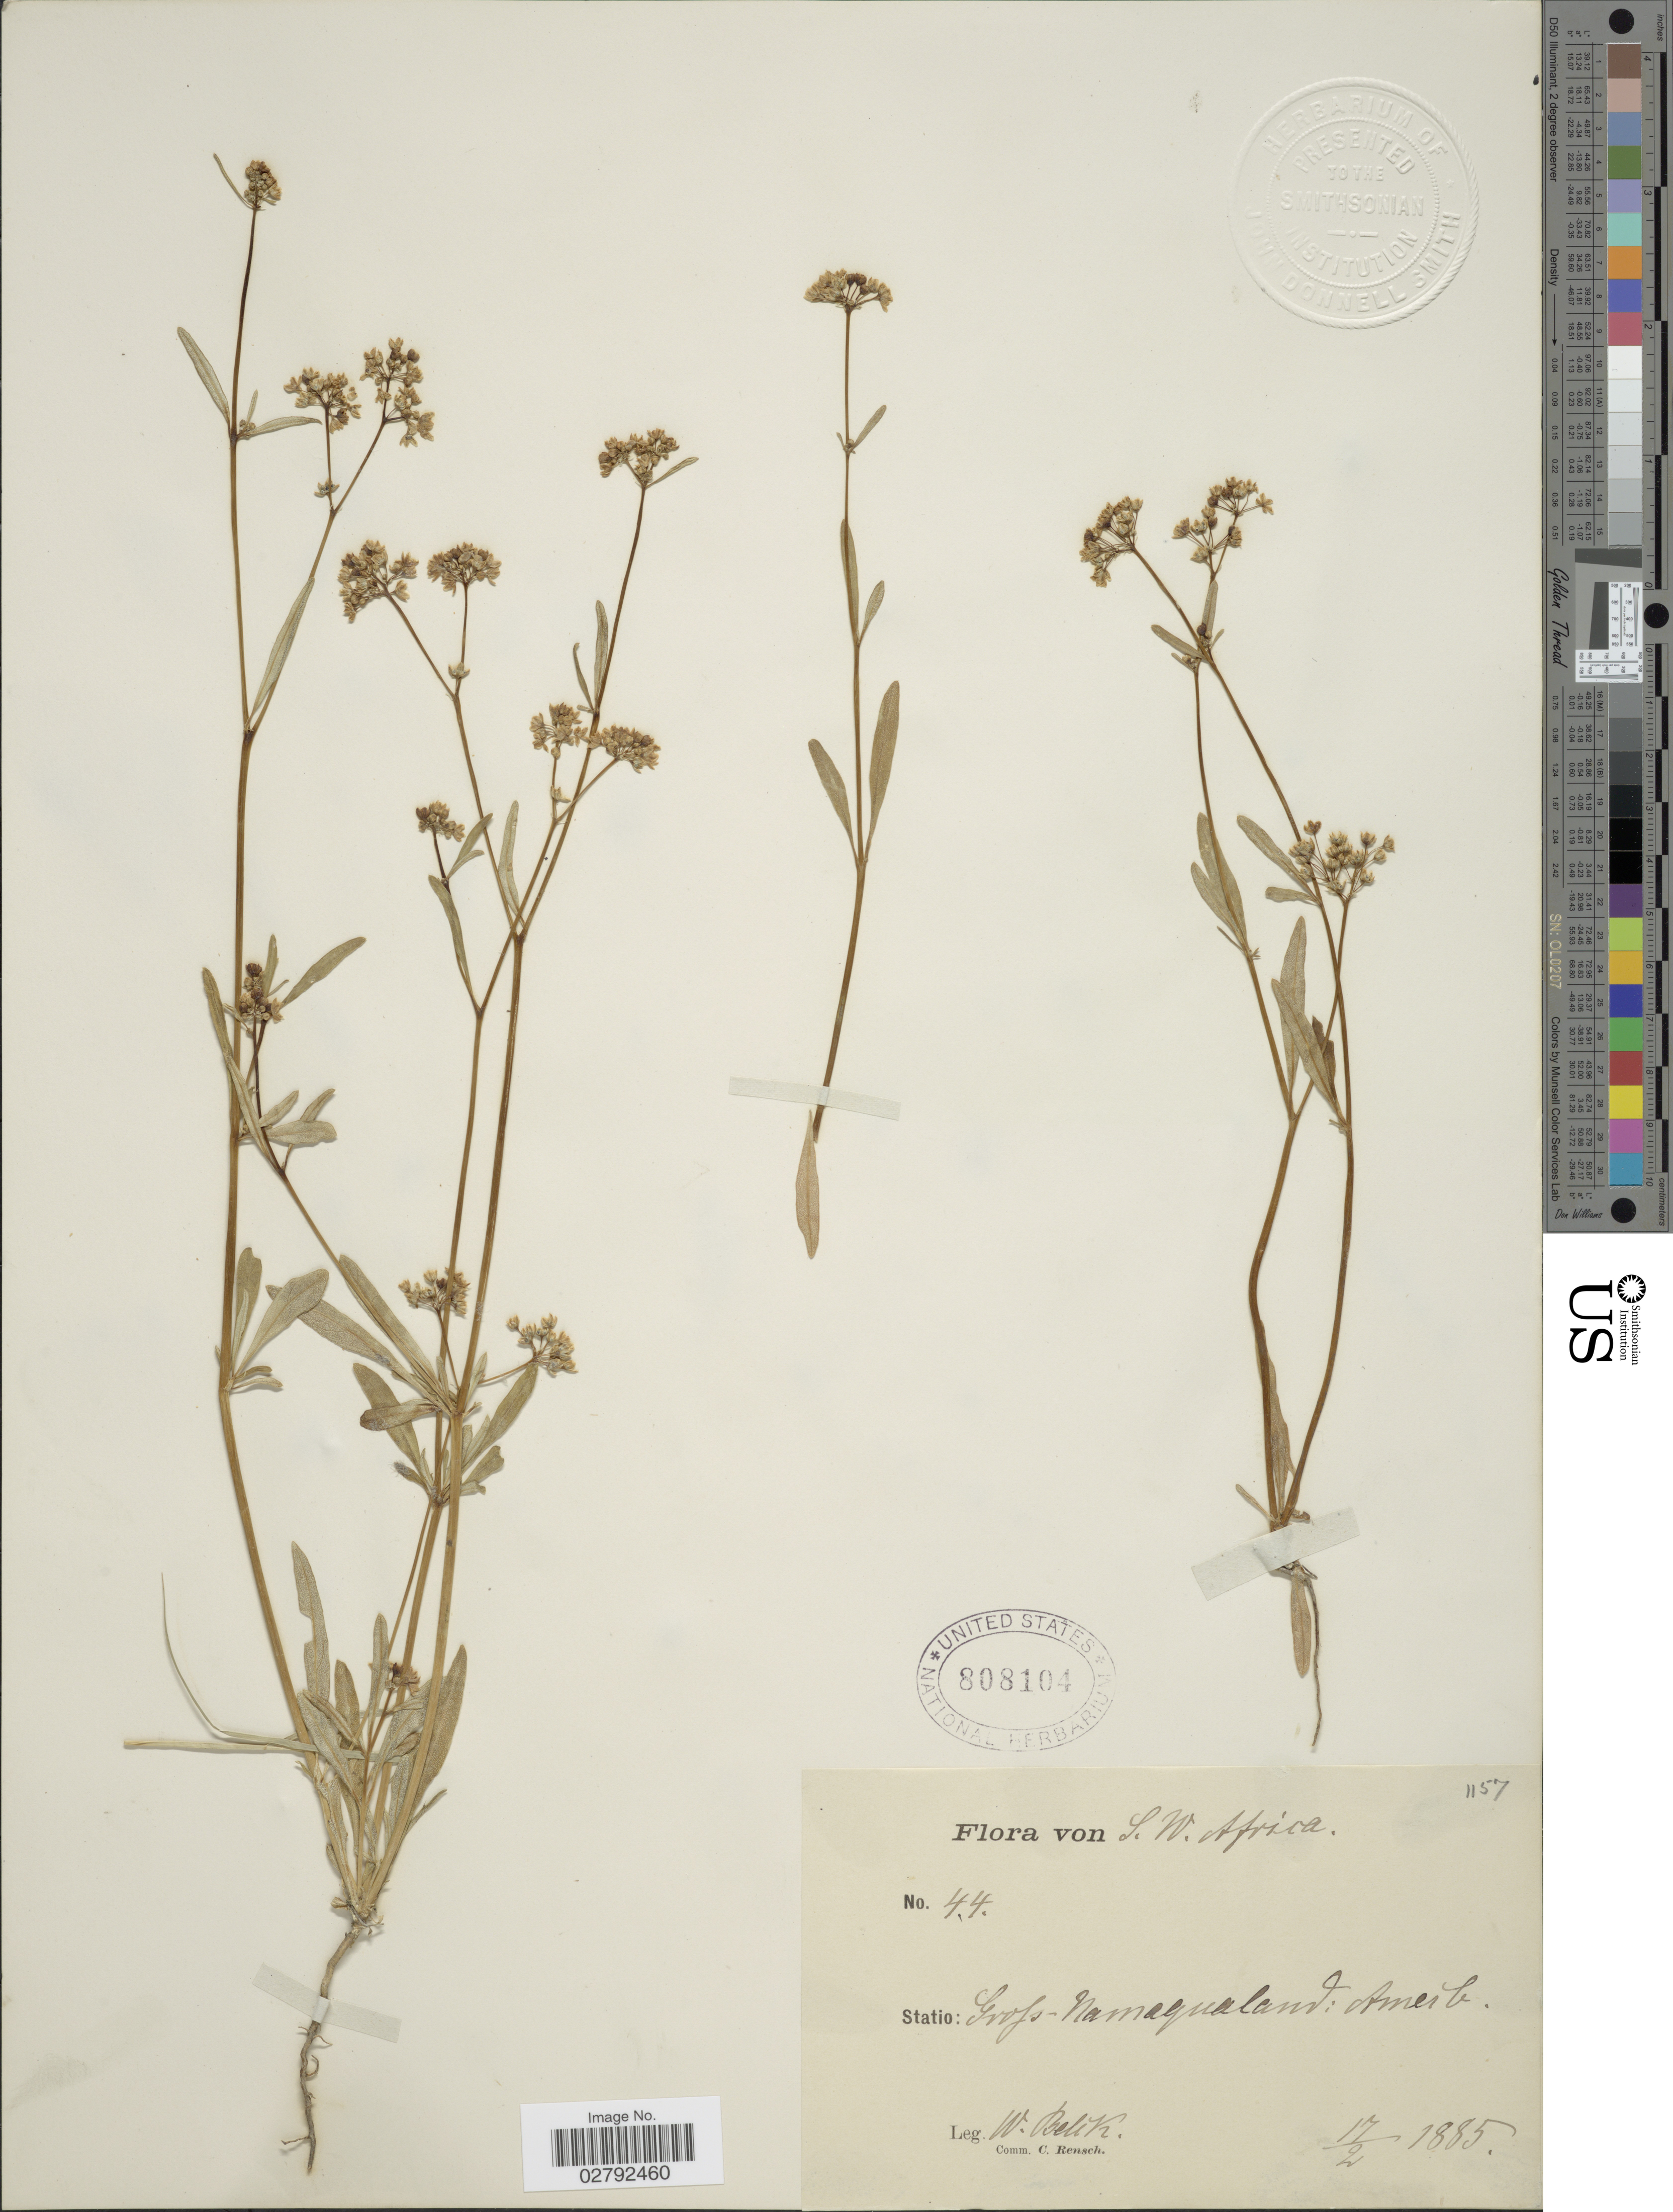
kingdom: Plantae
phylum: Tracheophyta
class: Magnoliopsida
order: Dipsacales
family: Caprifoliaceae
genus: Valerianella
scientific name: Valerianella sp.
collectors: W. Belik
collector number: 44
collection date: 1885-02-17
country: Namibia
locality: S.W. Africa. Grofs - Namaqualand: Ameib.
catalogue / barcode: US 808104